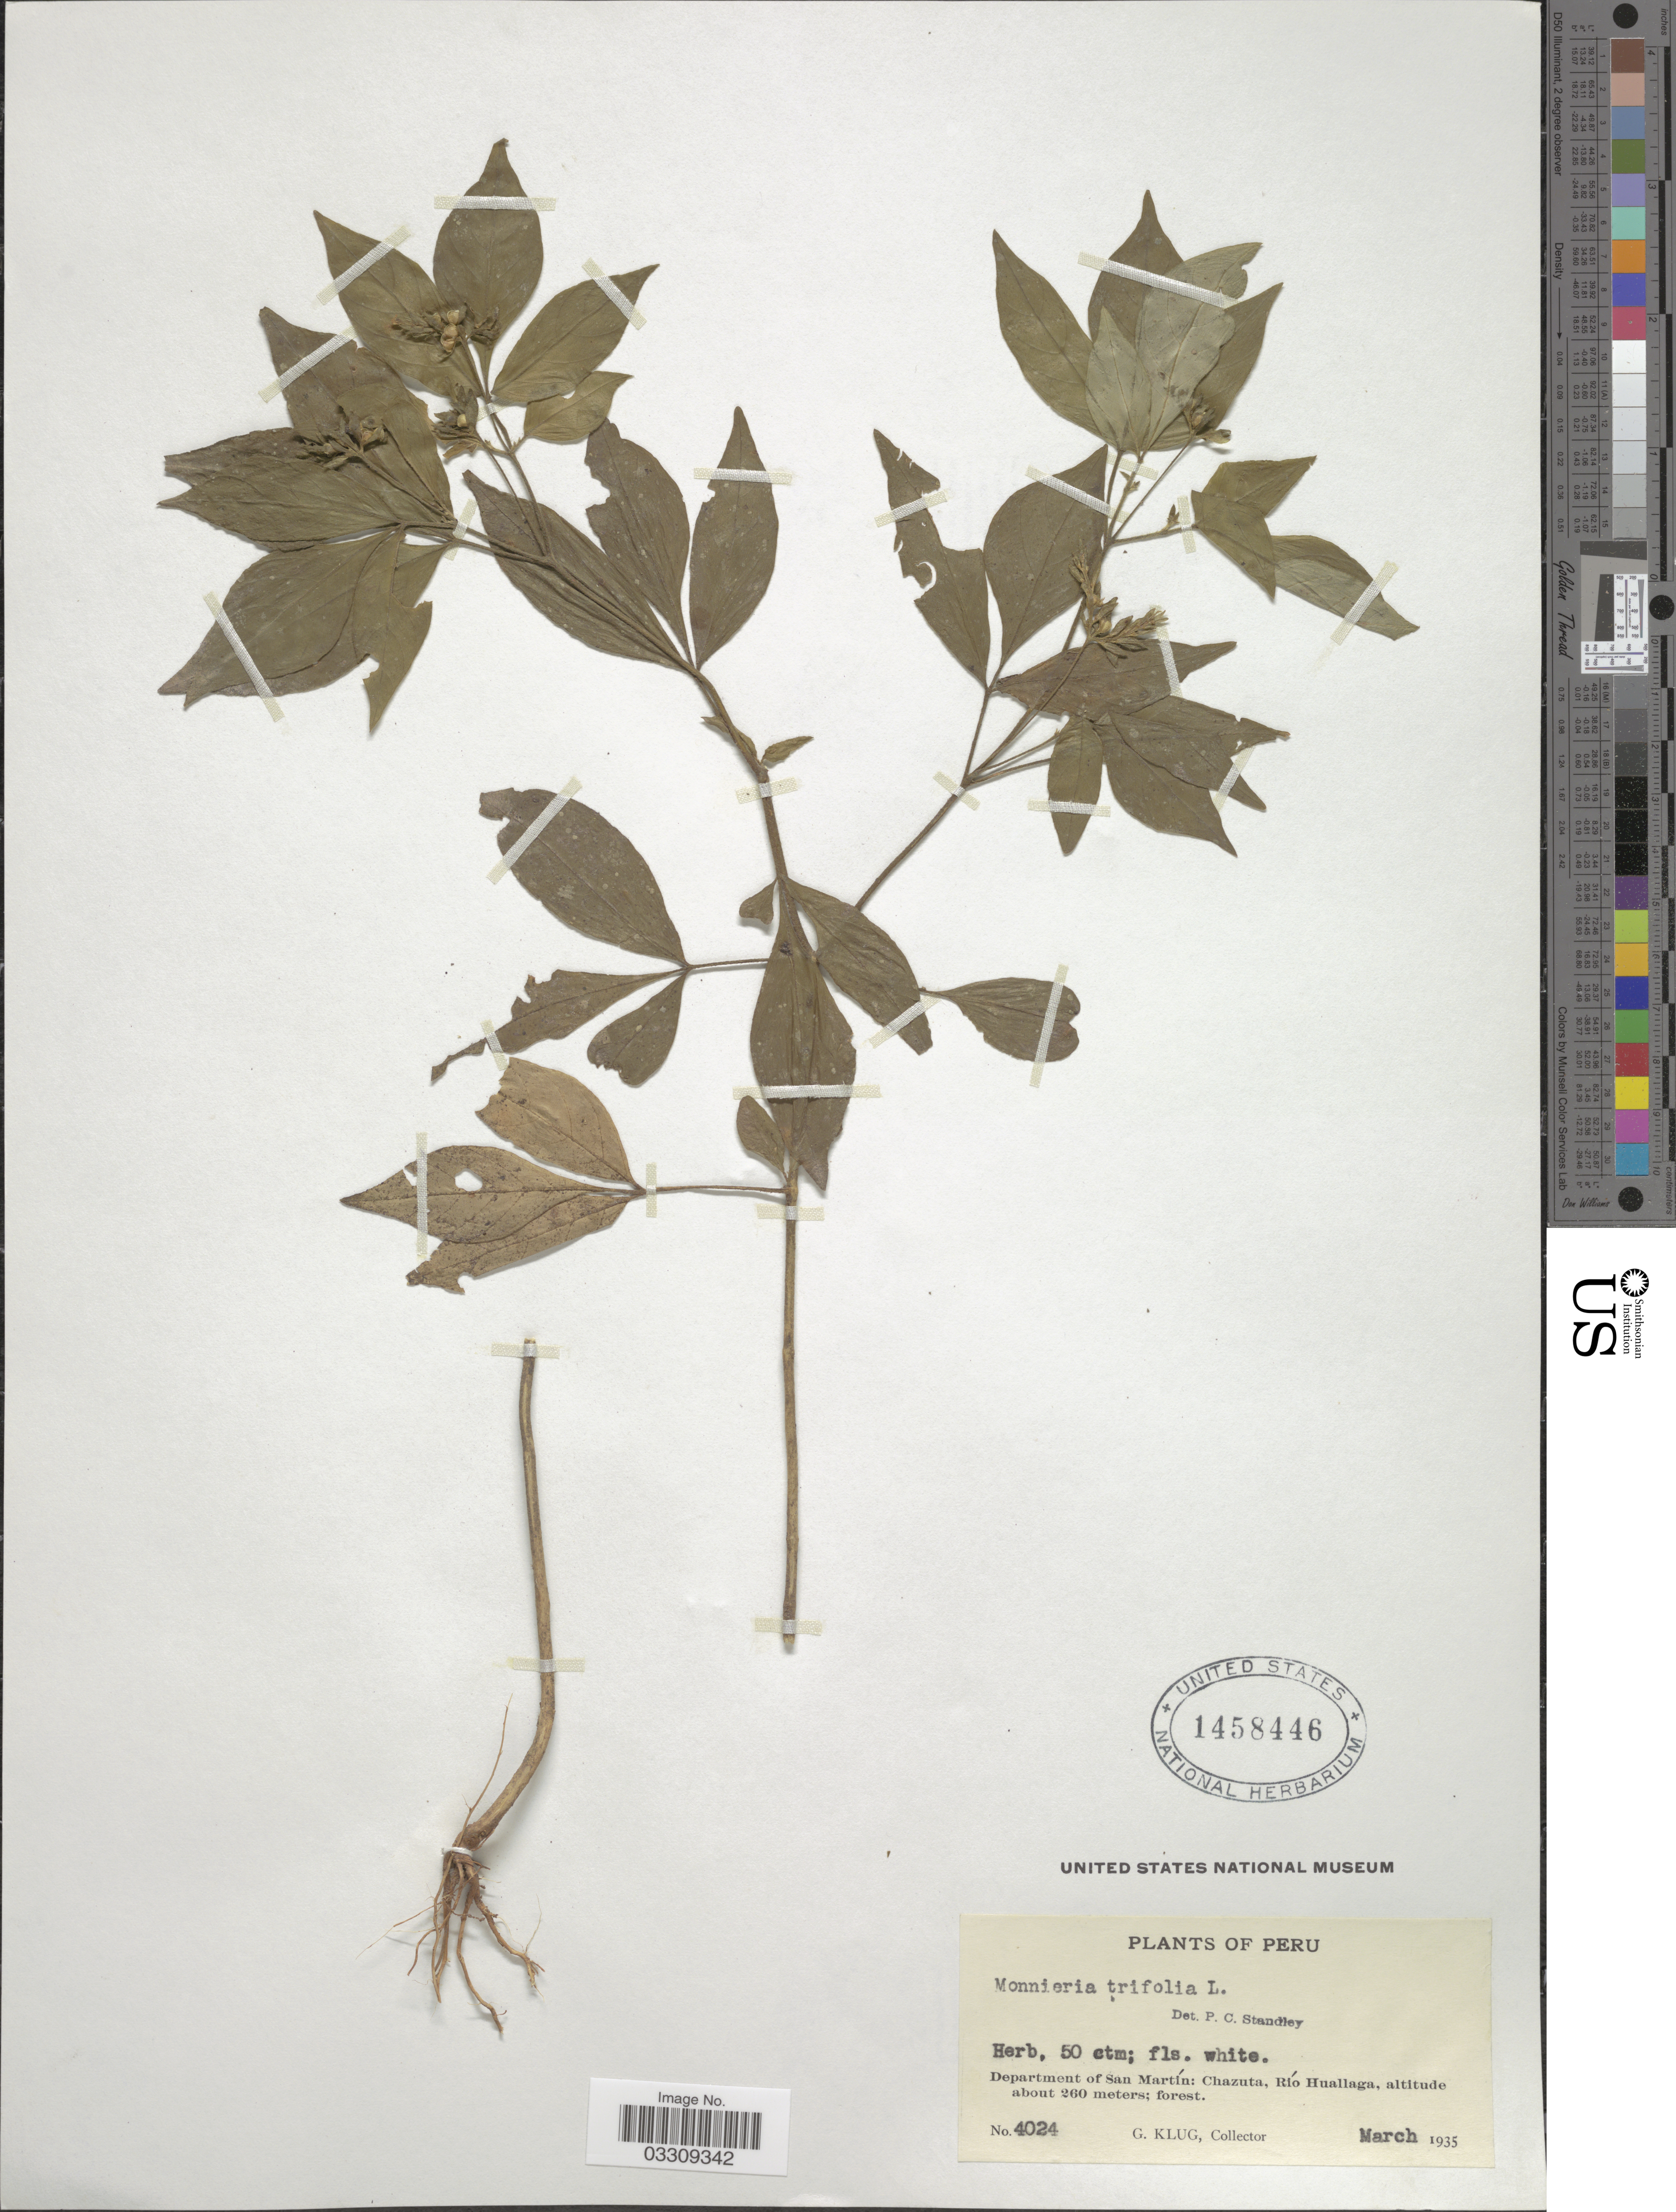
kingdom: Plantae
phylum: Tracheophyta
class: Magnoliopsida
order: Sapindales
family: Rutaceae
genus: Ertela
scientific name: Ertela trifolia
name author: (L.) Kuntze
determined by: Strong, Mark T., (BOT), Smithsonian Institution - National Museum of Natural History (UNITED STATES)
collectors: G. Klug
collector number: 4024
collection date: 1935-03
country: Peru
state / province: San Martín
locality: Department of San Martín: Chazuta, Río Huallaga.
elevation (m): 260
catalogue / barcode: US 1458446